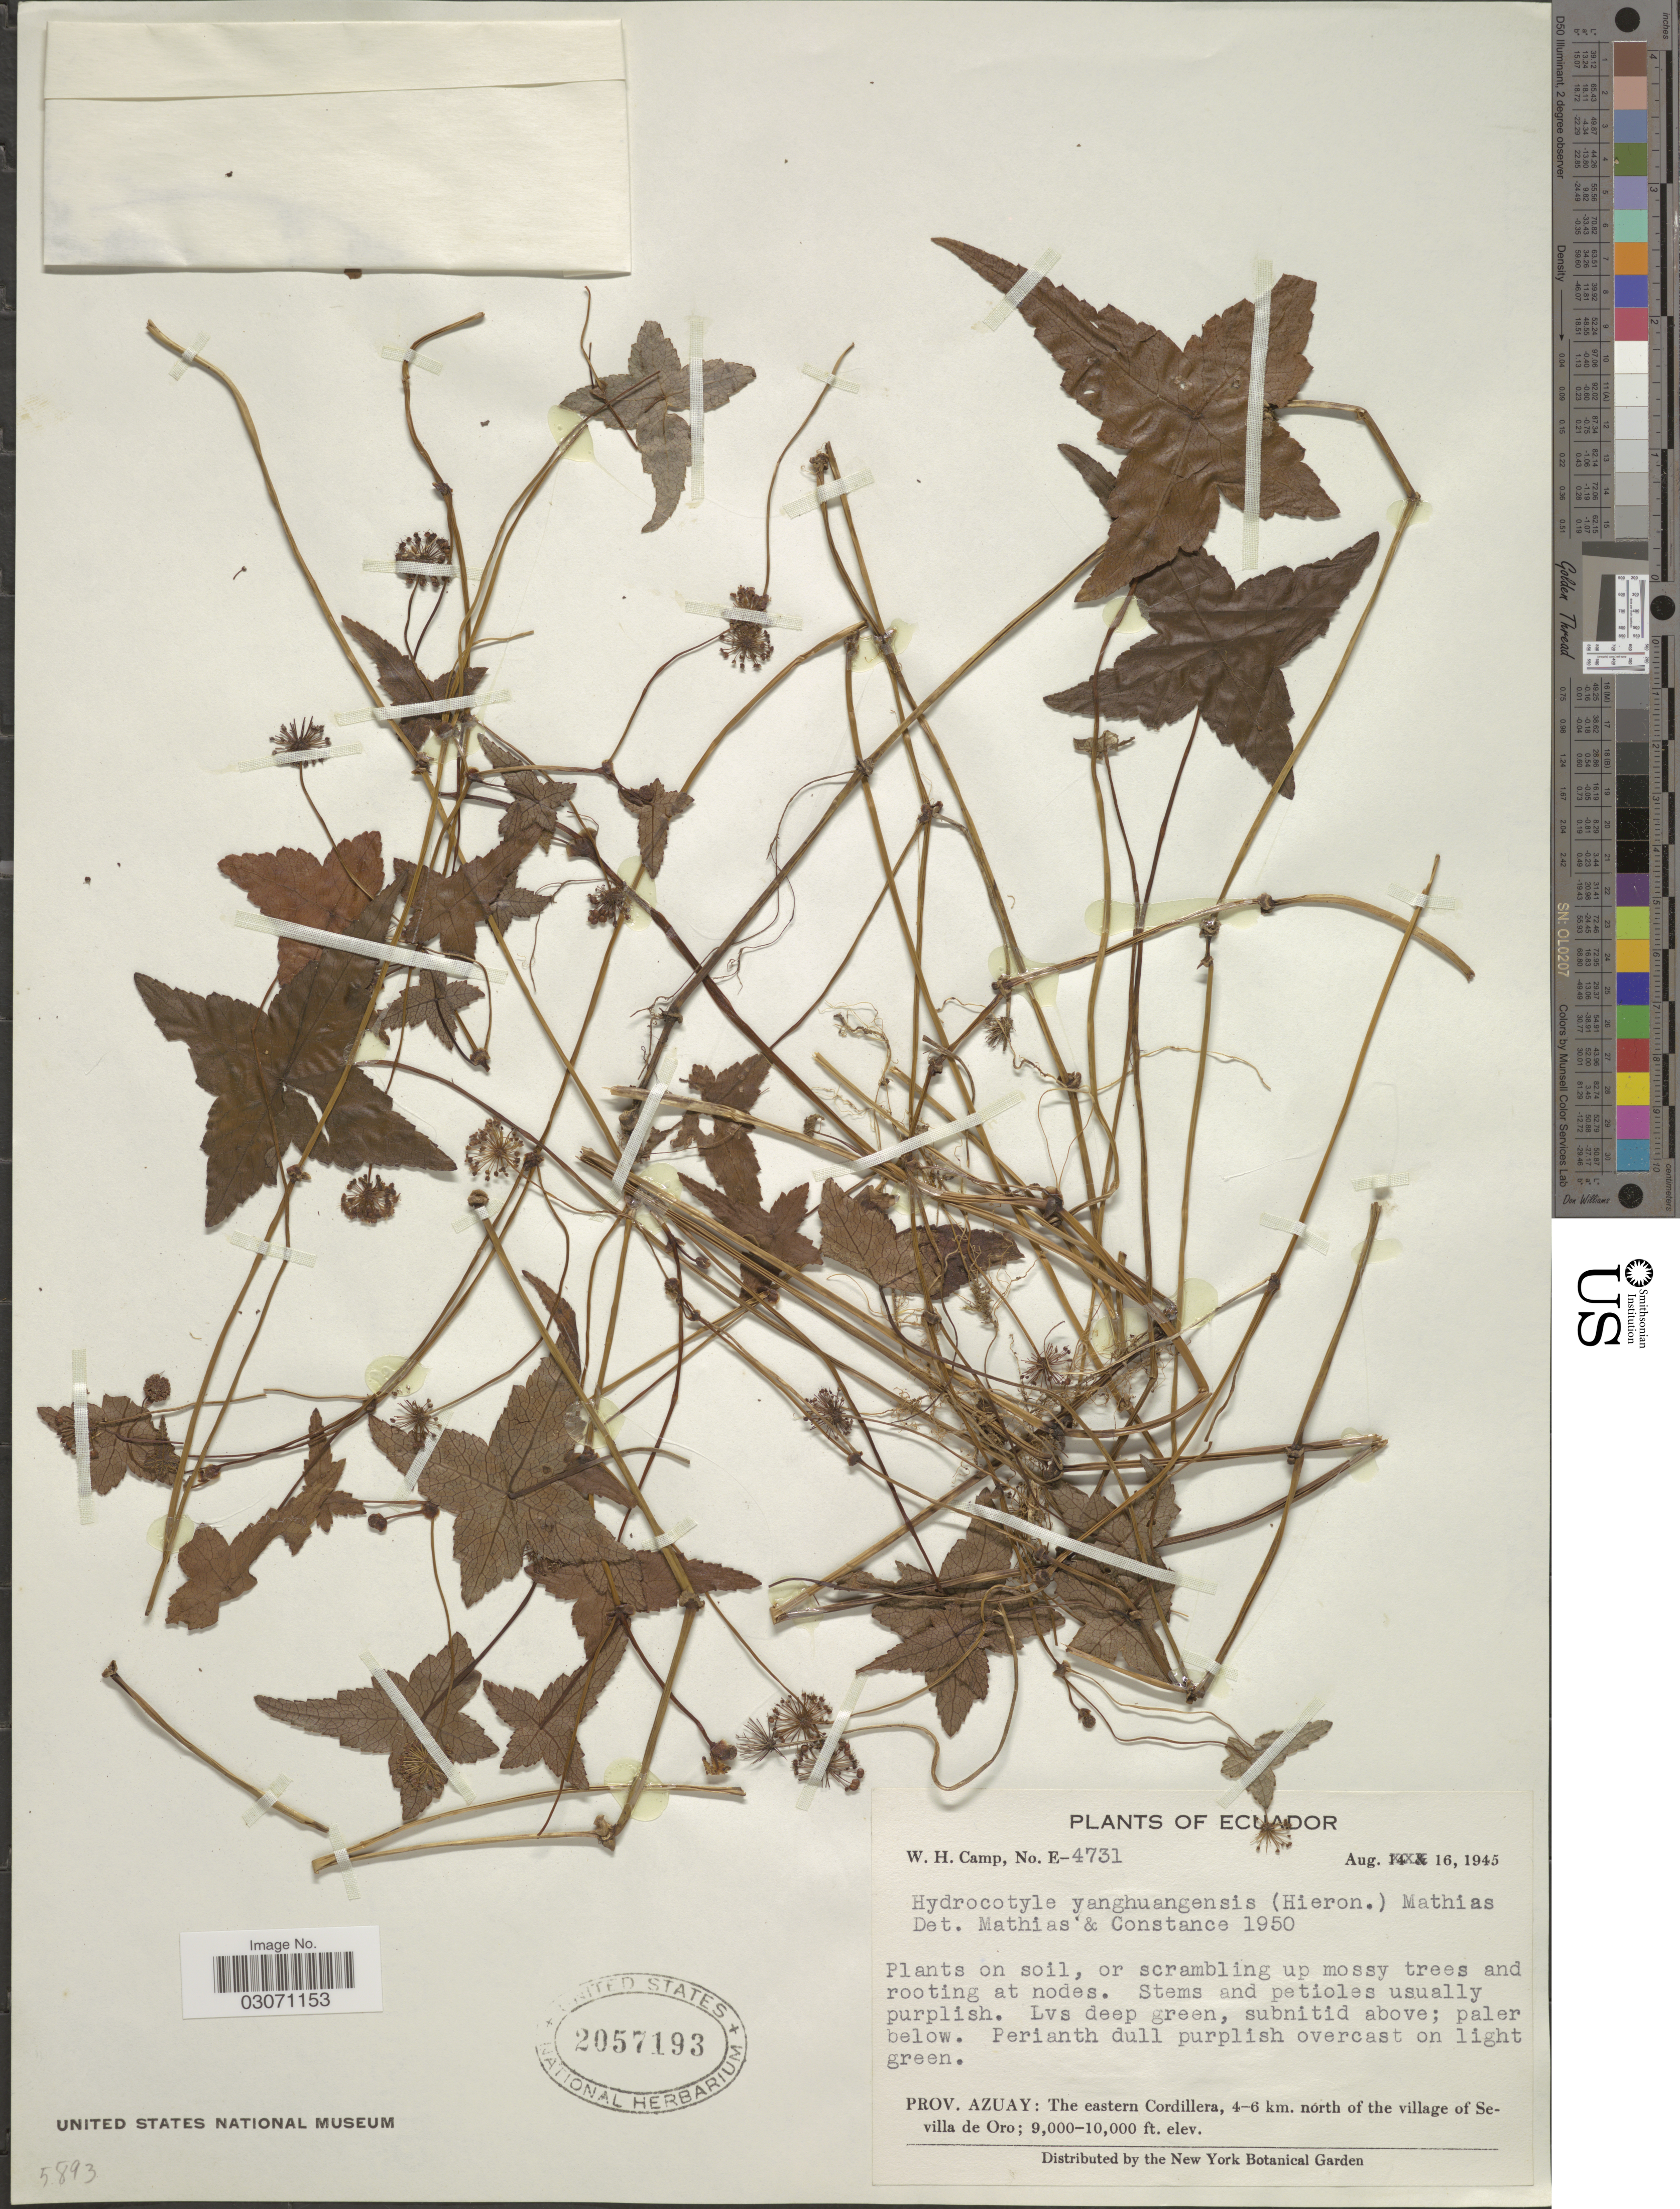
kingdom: Plantae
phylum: Tracheophyta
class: Magnoliopsida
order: Apiales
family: Araliaceae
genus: Hydrocotyle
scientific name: Hydrocotyle yanghuangensis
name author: (Hieron.) Mathias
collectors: W. H. Camp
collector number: E-4731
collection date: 1945-08-16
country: Ecuador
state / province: Azuay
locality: The eastern Cordillera, 4-6 km. north of the village of Sevilla de Oro.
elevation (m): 2743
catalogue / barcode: US 2057193